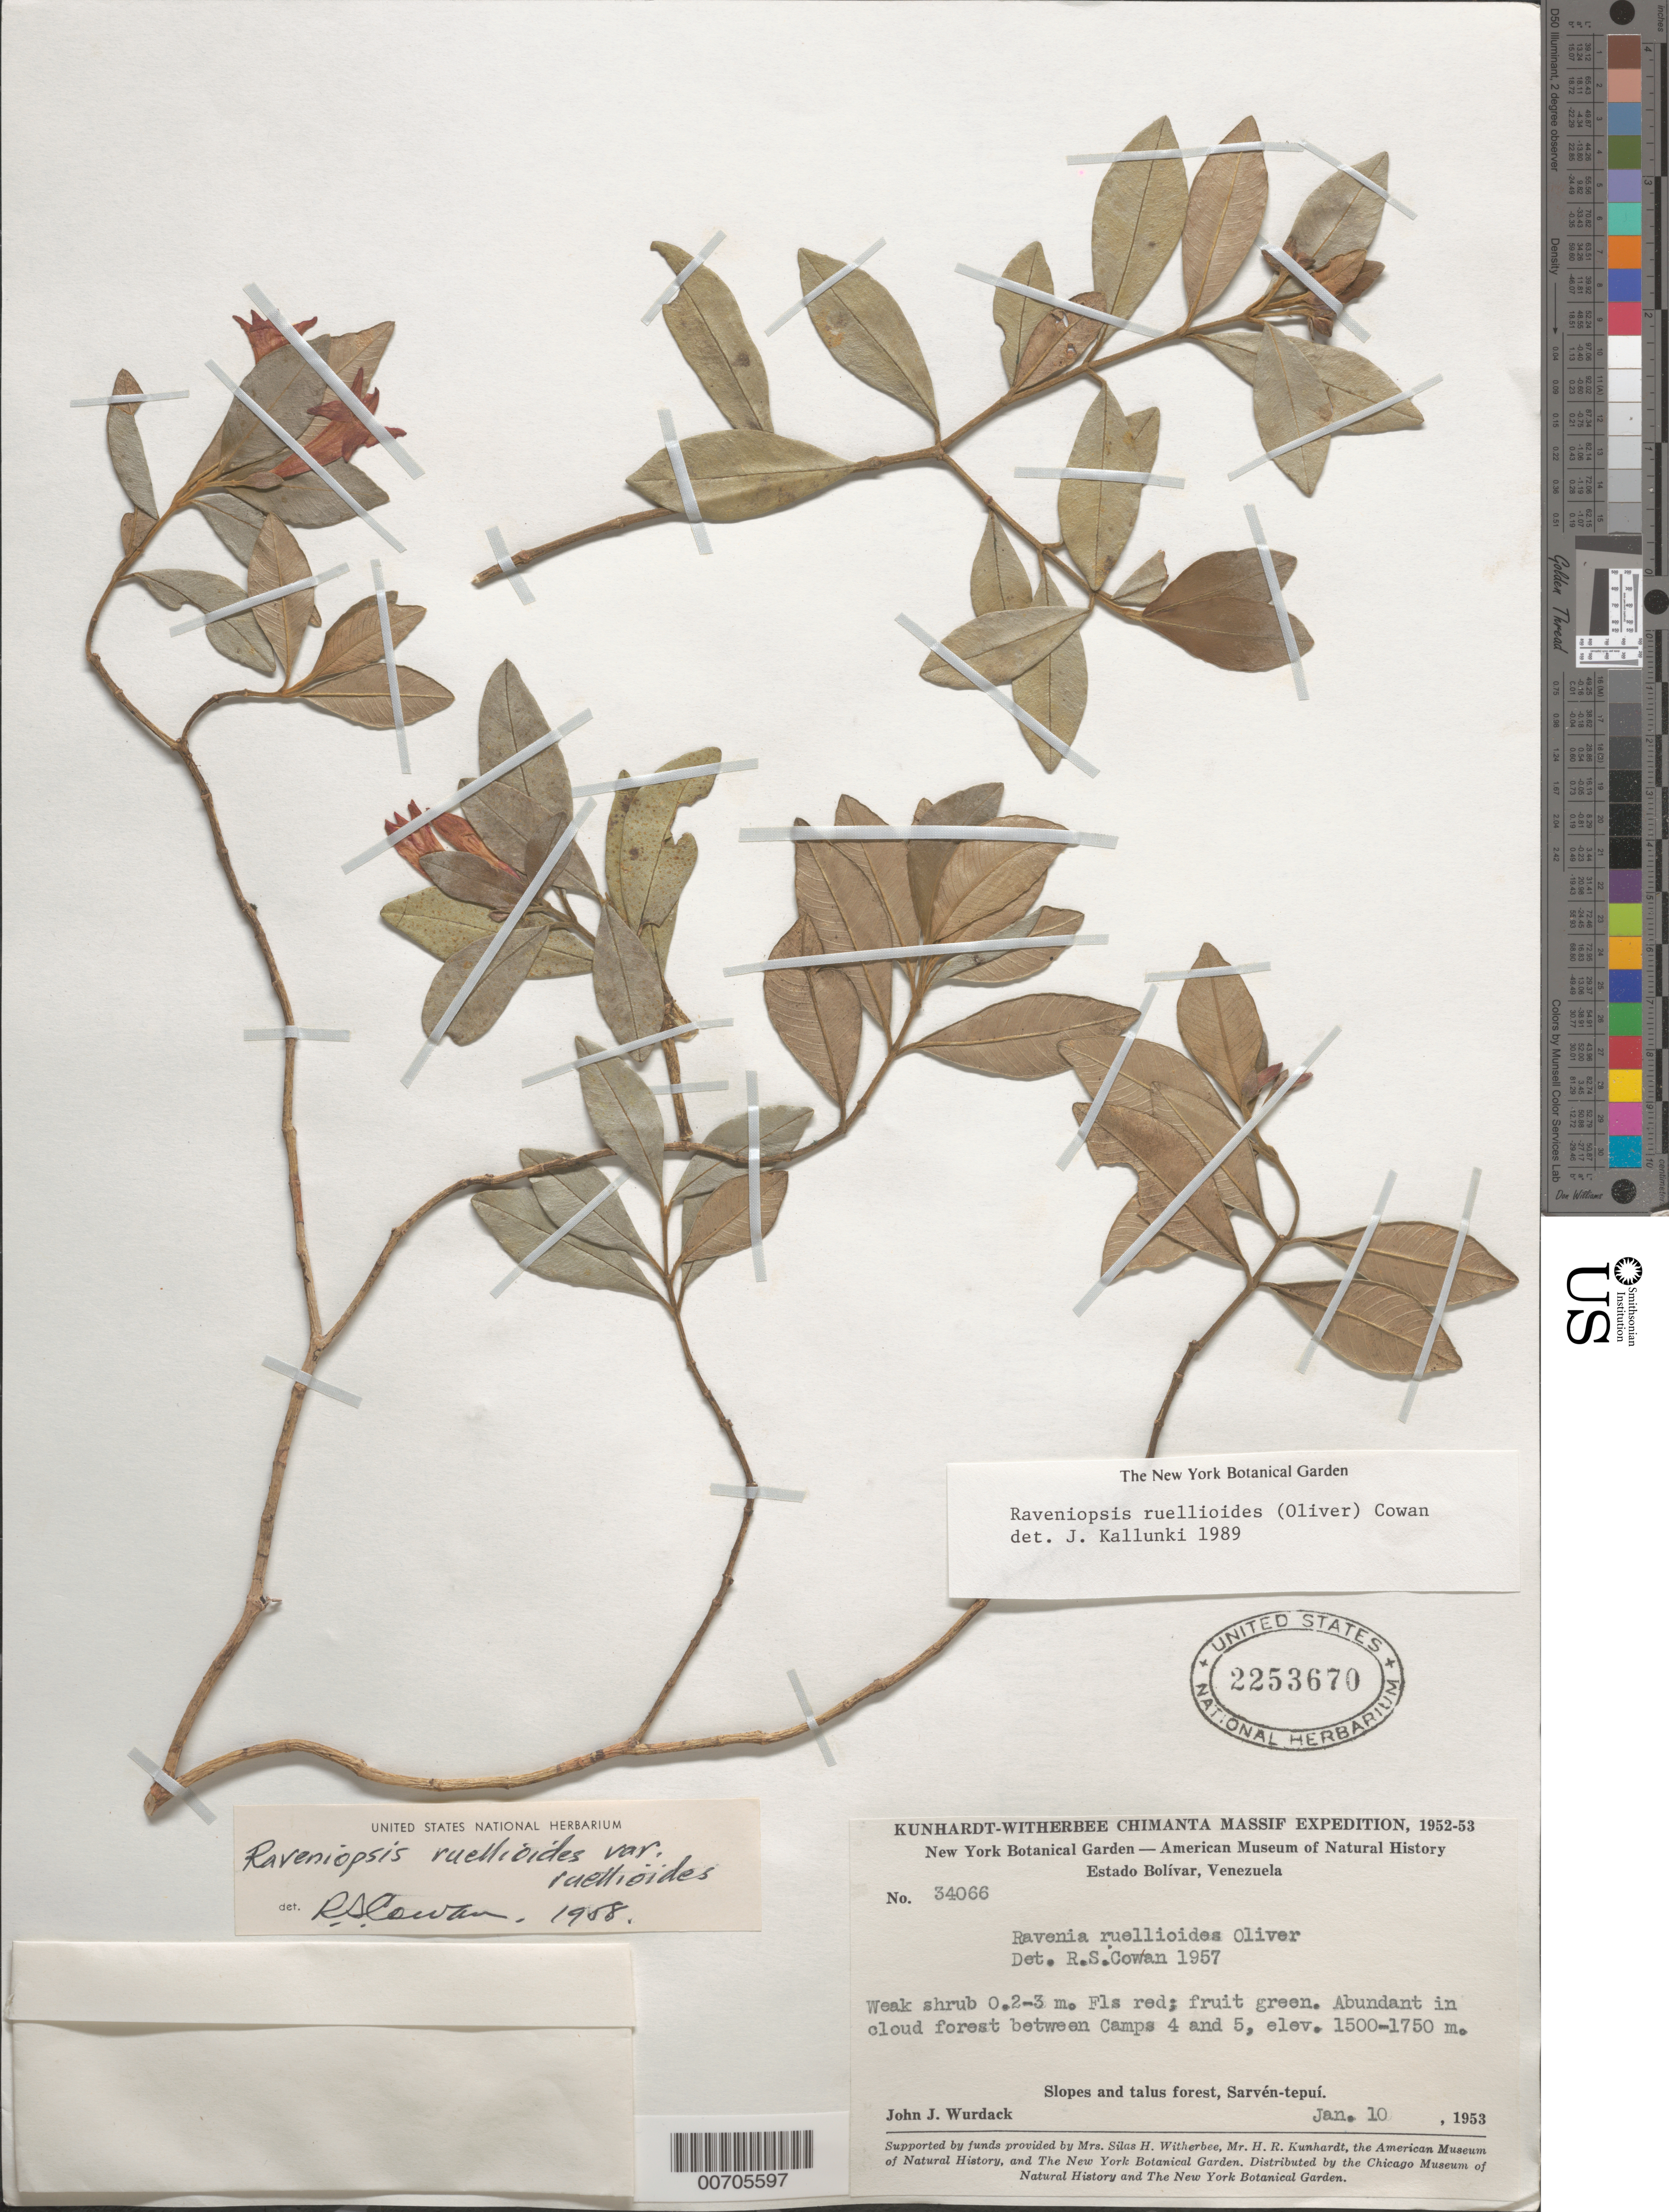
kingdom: Plantae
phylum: Tracheophyta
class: Magnoliopsida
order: Sapindales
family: Rutaceae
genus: Raveniopsis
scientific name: Raveniopsis ruellioides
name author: (Oliv.) R.S. Cowan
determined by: Kallunki, Jacquelyn A.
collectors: J. J. Wurdack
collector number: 34066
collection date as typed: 10-Jan-53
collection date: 1953-01-10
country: Venezuela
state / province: Bolívar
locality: Sarvén-tepuí, between Camps 4 & 5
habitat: Cloud forest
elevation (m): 1500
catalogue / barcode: US 2253670